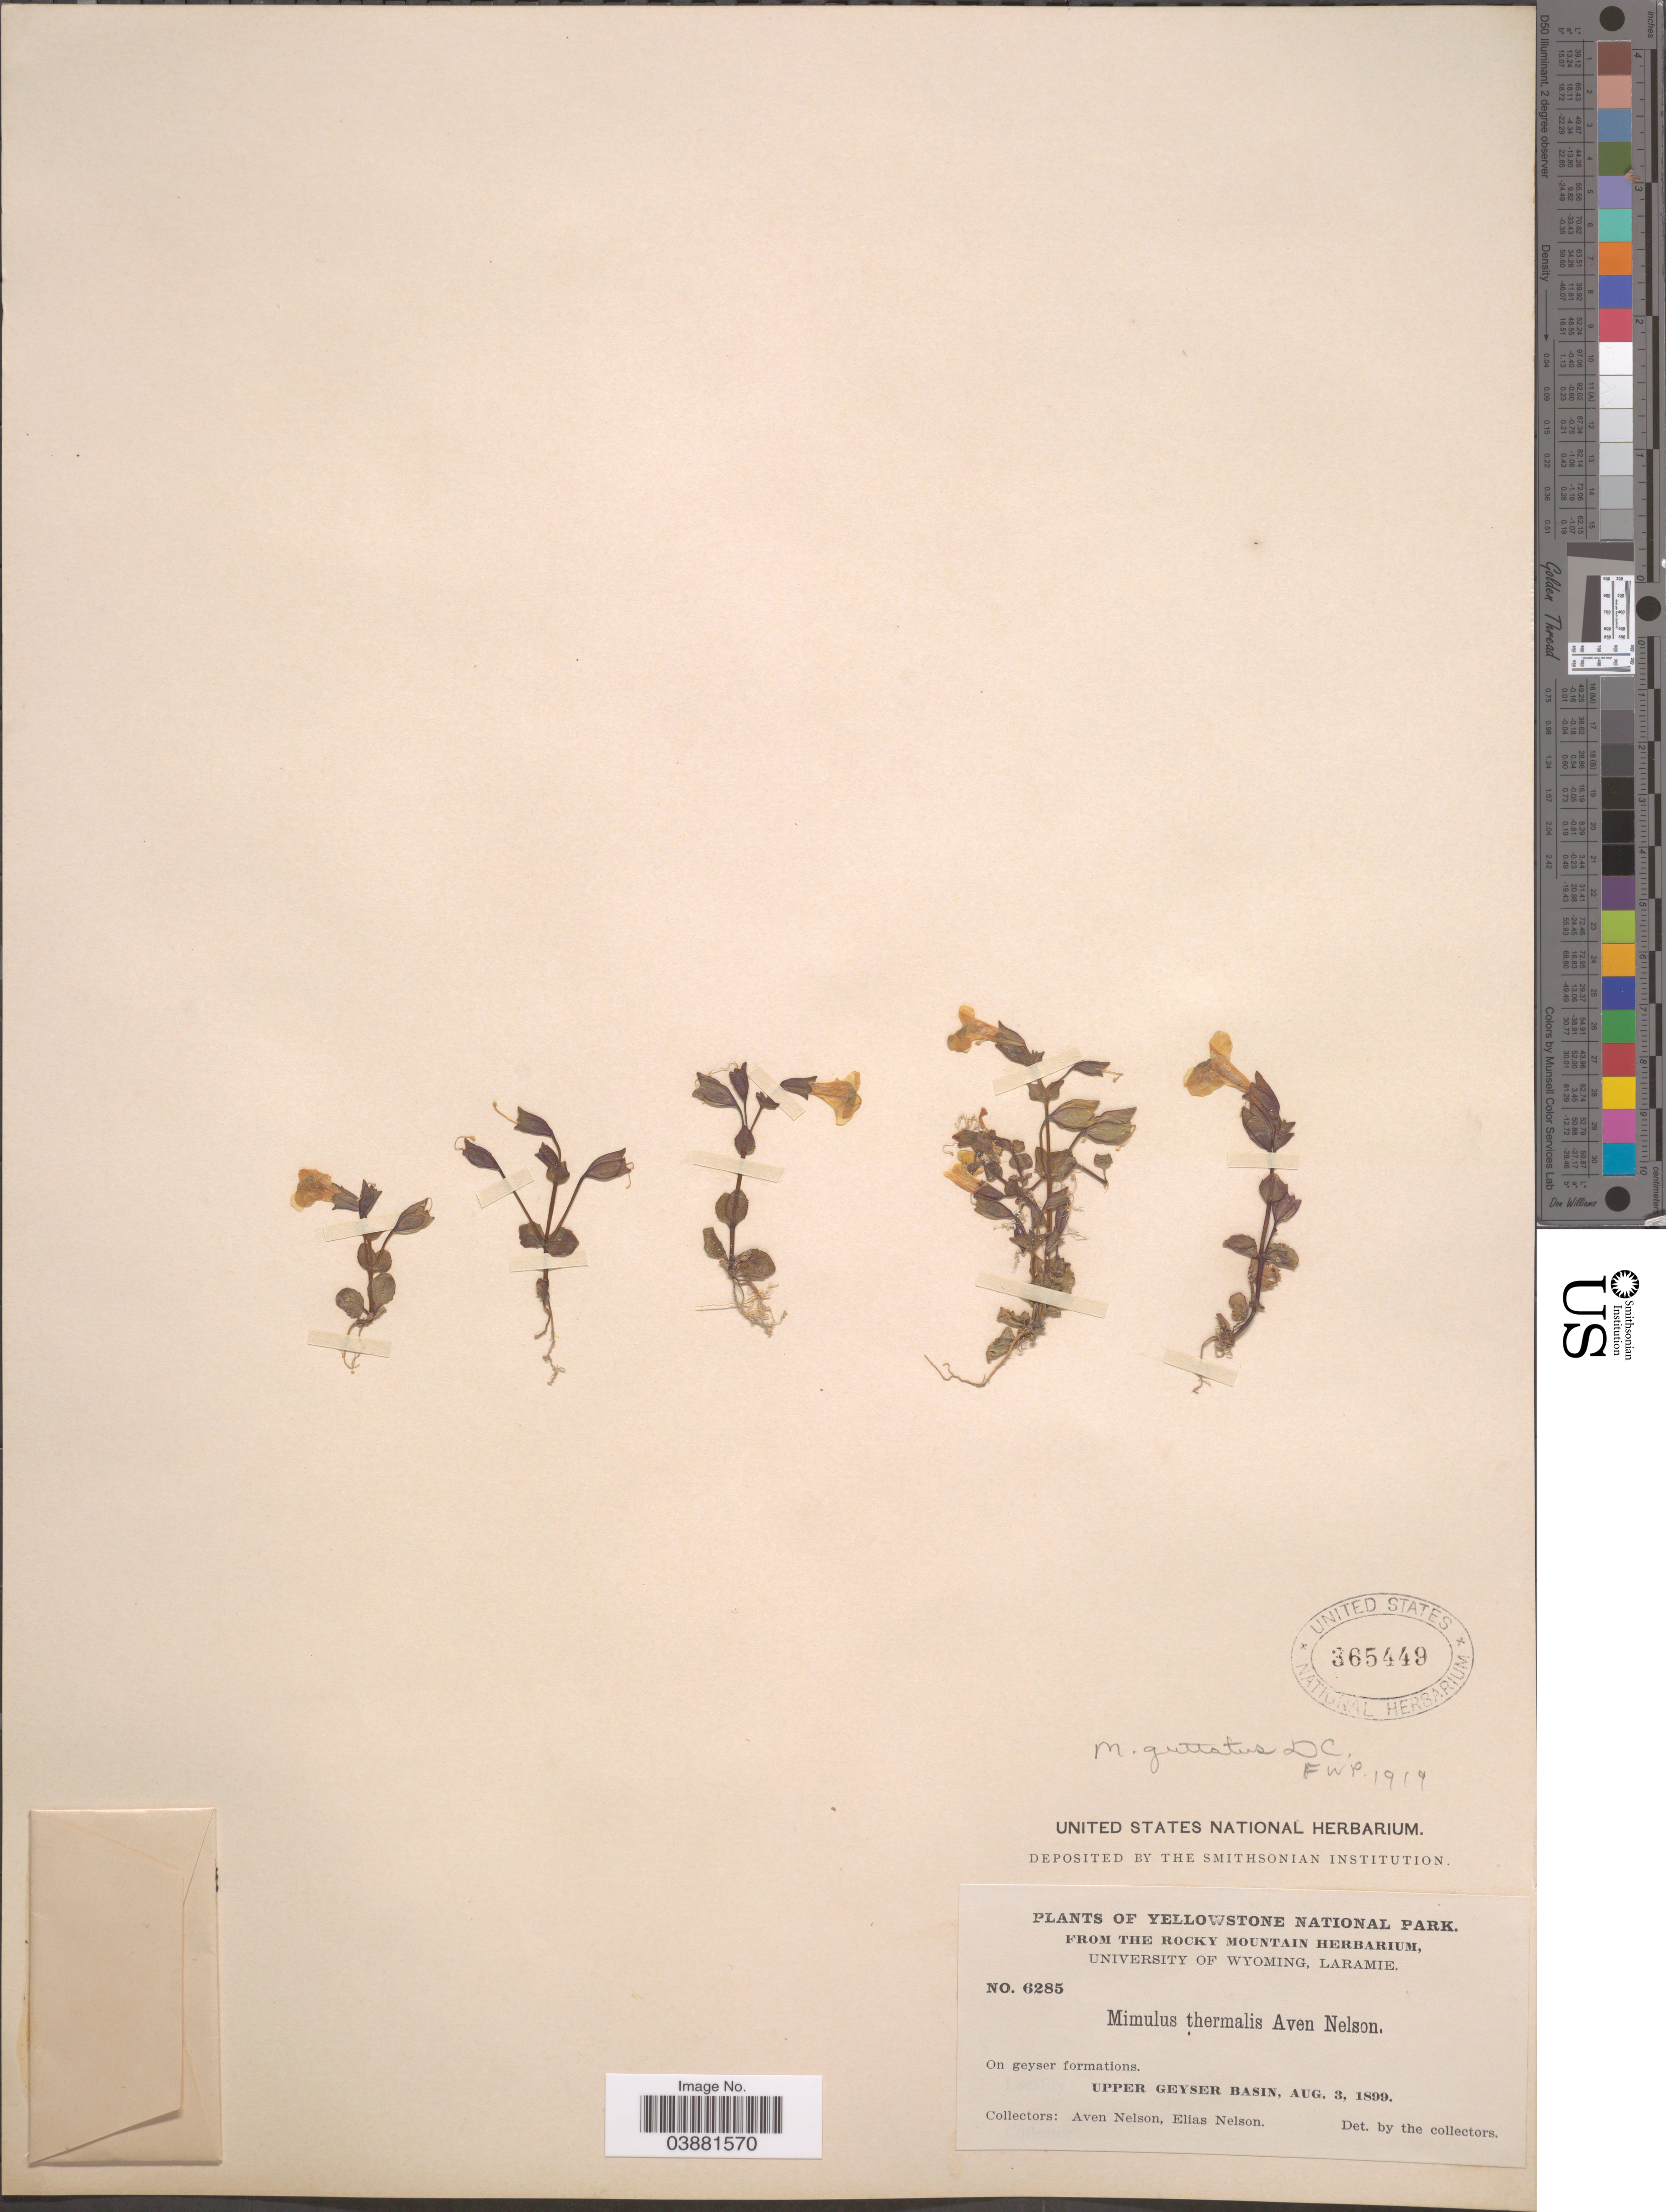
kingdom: Plantae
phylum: Tracheophyta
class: Magnoliopsida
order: Lamiales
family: Phrymaceae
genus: Mimulus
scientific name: Mimulus guttatus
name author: DC.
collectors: A. Nelson & E. Nelson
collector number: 6285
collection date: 1899-08-03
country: United States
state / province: Wyoming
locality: Yellowstone National Park. On geyser formations. Upper Geyser Basin.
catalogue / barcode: US 365449